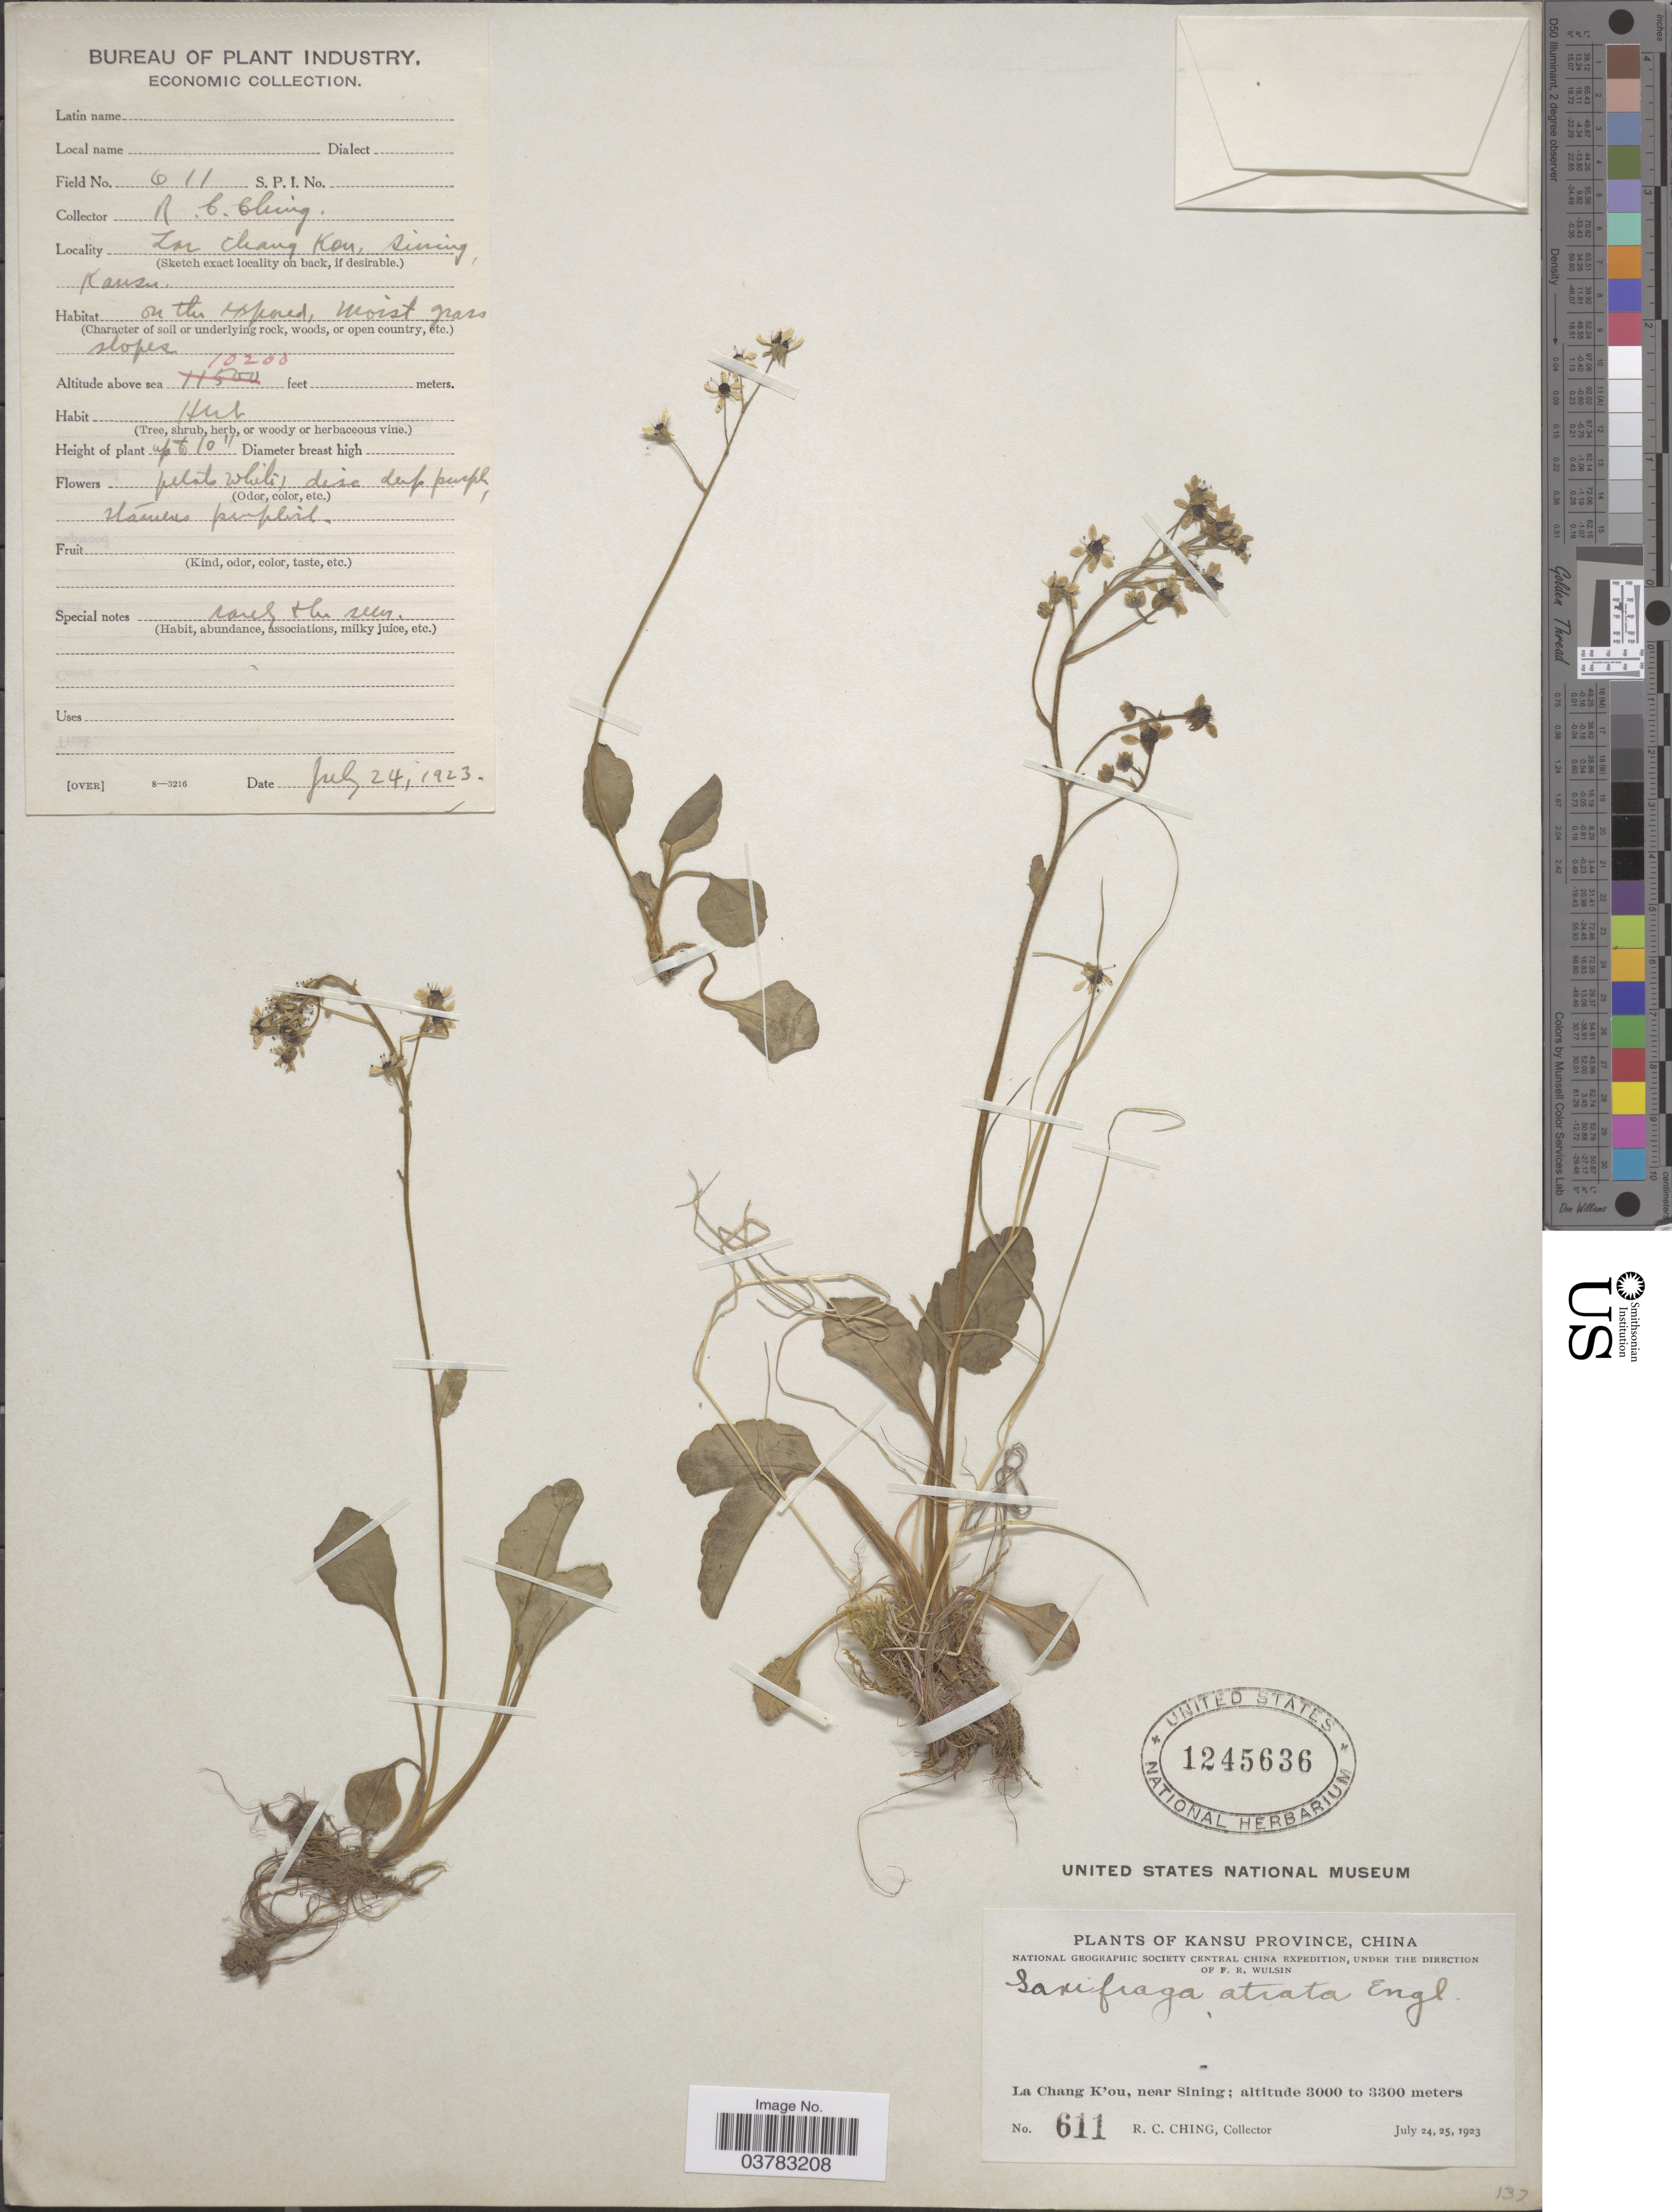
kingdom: Plantae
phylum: Tracheophyta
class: Magnoliopsida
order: Saxifragales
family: Saxifragaceae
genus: Micranthes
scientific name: Micranthes atrata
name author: Losinsk.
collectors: R. C. Ching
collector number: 611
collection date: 1923-07-24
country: China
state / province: Gansu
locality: Kansu Province. National Geographic Society Central China Expedition. La Chang K'ou, near Sining.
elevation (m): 3109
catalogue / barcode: US 1245636